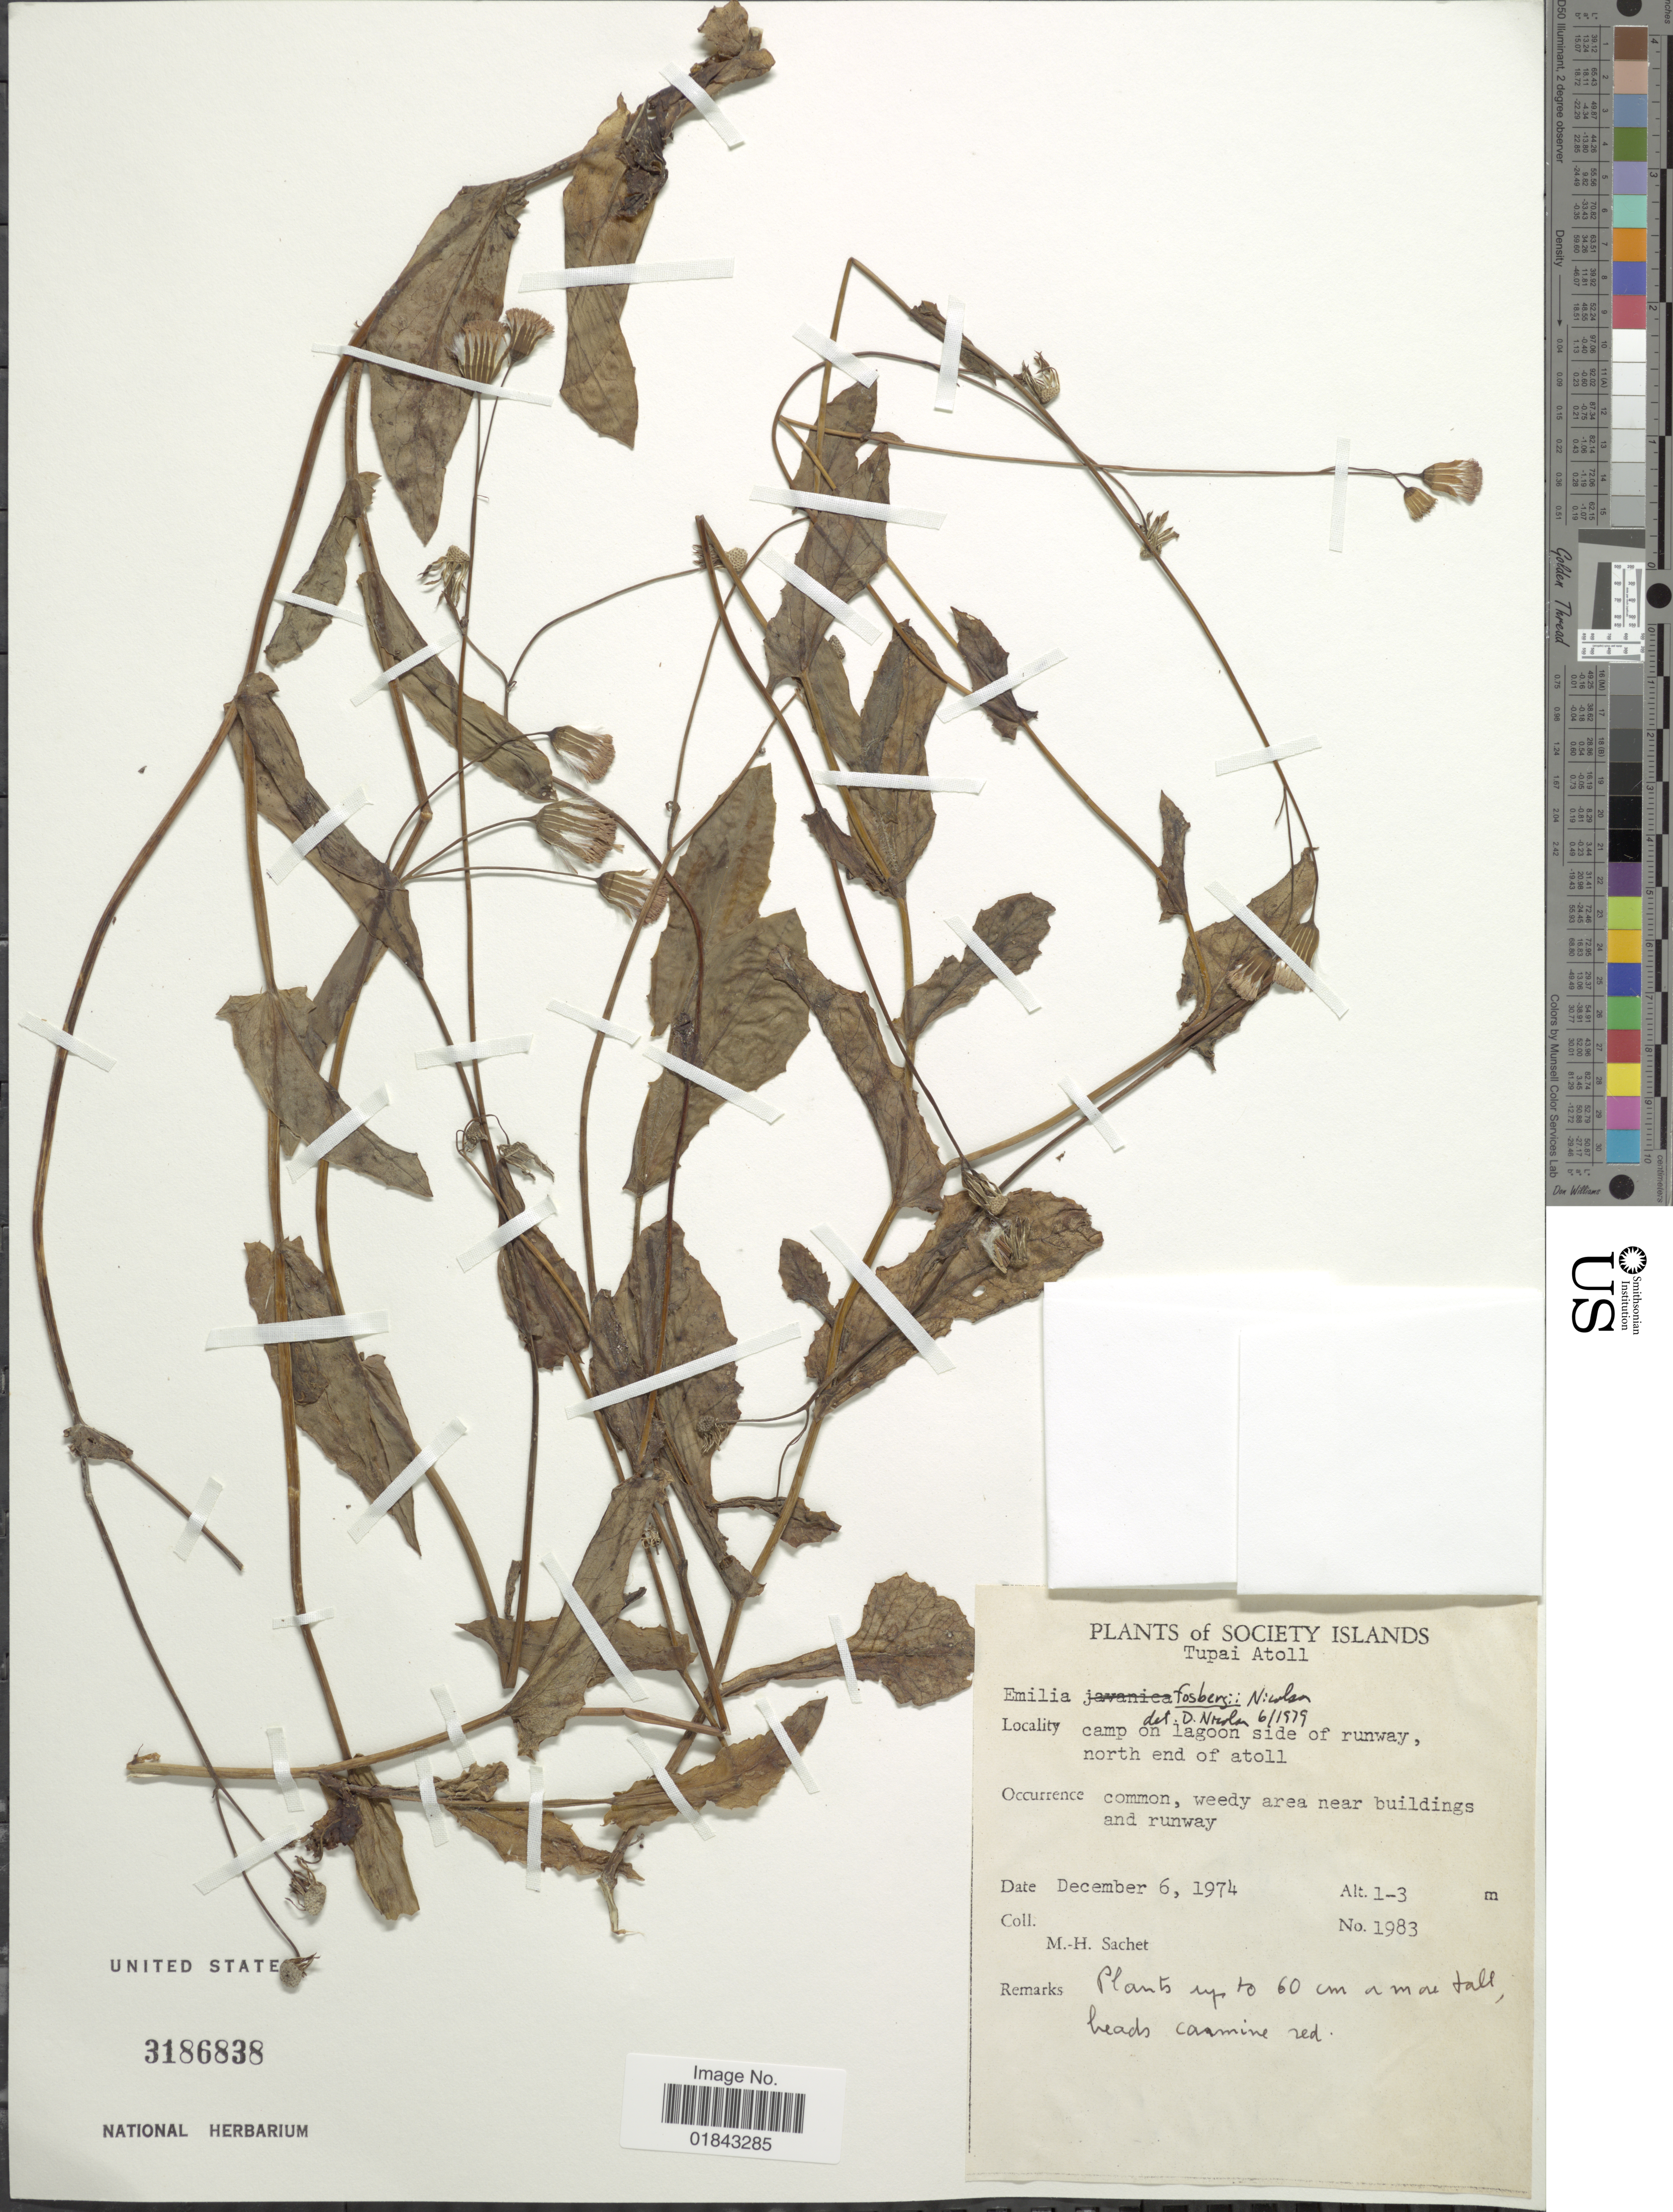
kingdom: Plantae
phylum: Tracheophyta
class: Magnoliopsida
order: Asterales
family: Asteraceae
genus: Emilia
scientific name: Emilia fosbergii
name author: Nicolson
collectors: M.-H. Sachet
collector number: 1983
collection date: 1974-12-06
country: French Polynesia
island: Tupai Atoll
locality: Society Islands, Tupai Atoll, camp on lagoon side of runway, north end of atoll, common, weedy area near buildings and runway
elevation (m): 1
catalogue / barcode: US 3186838